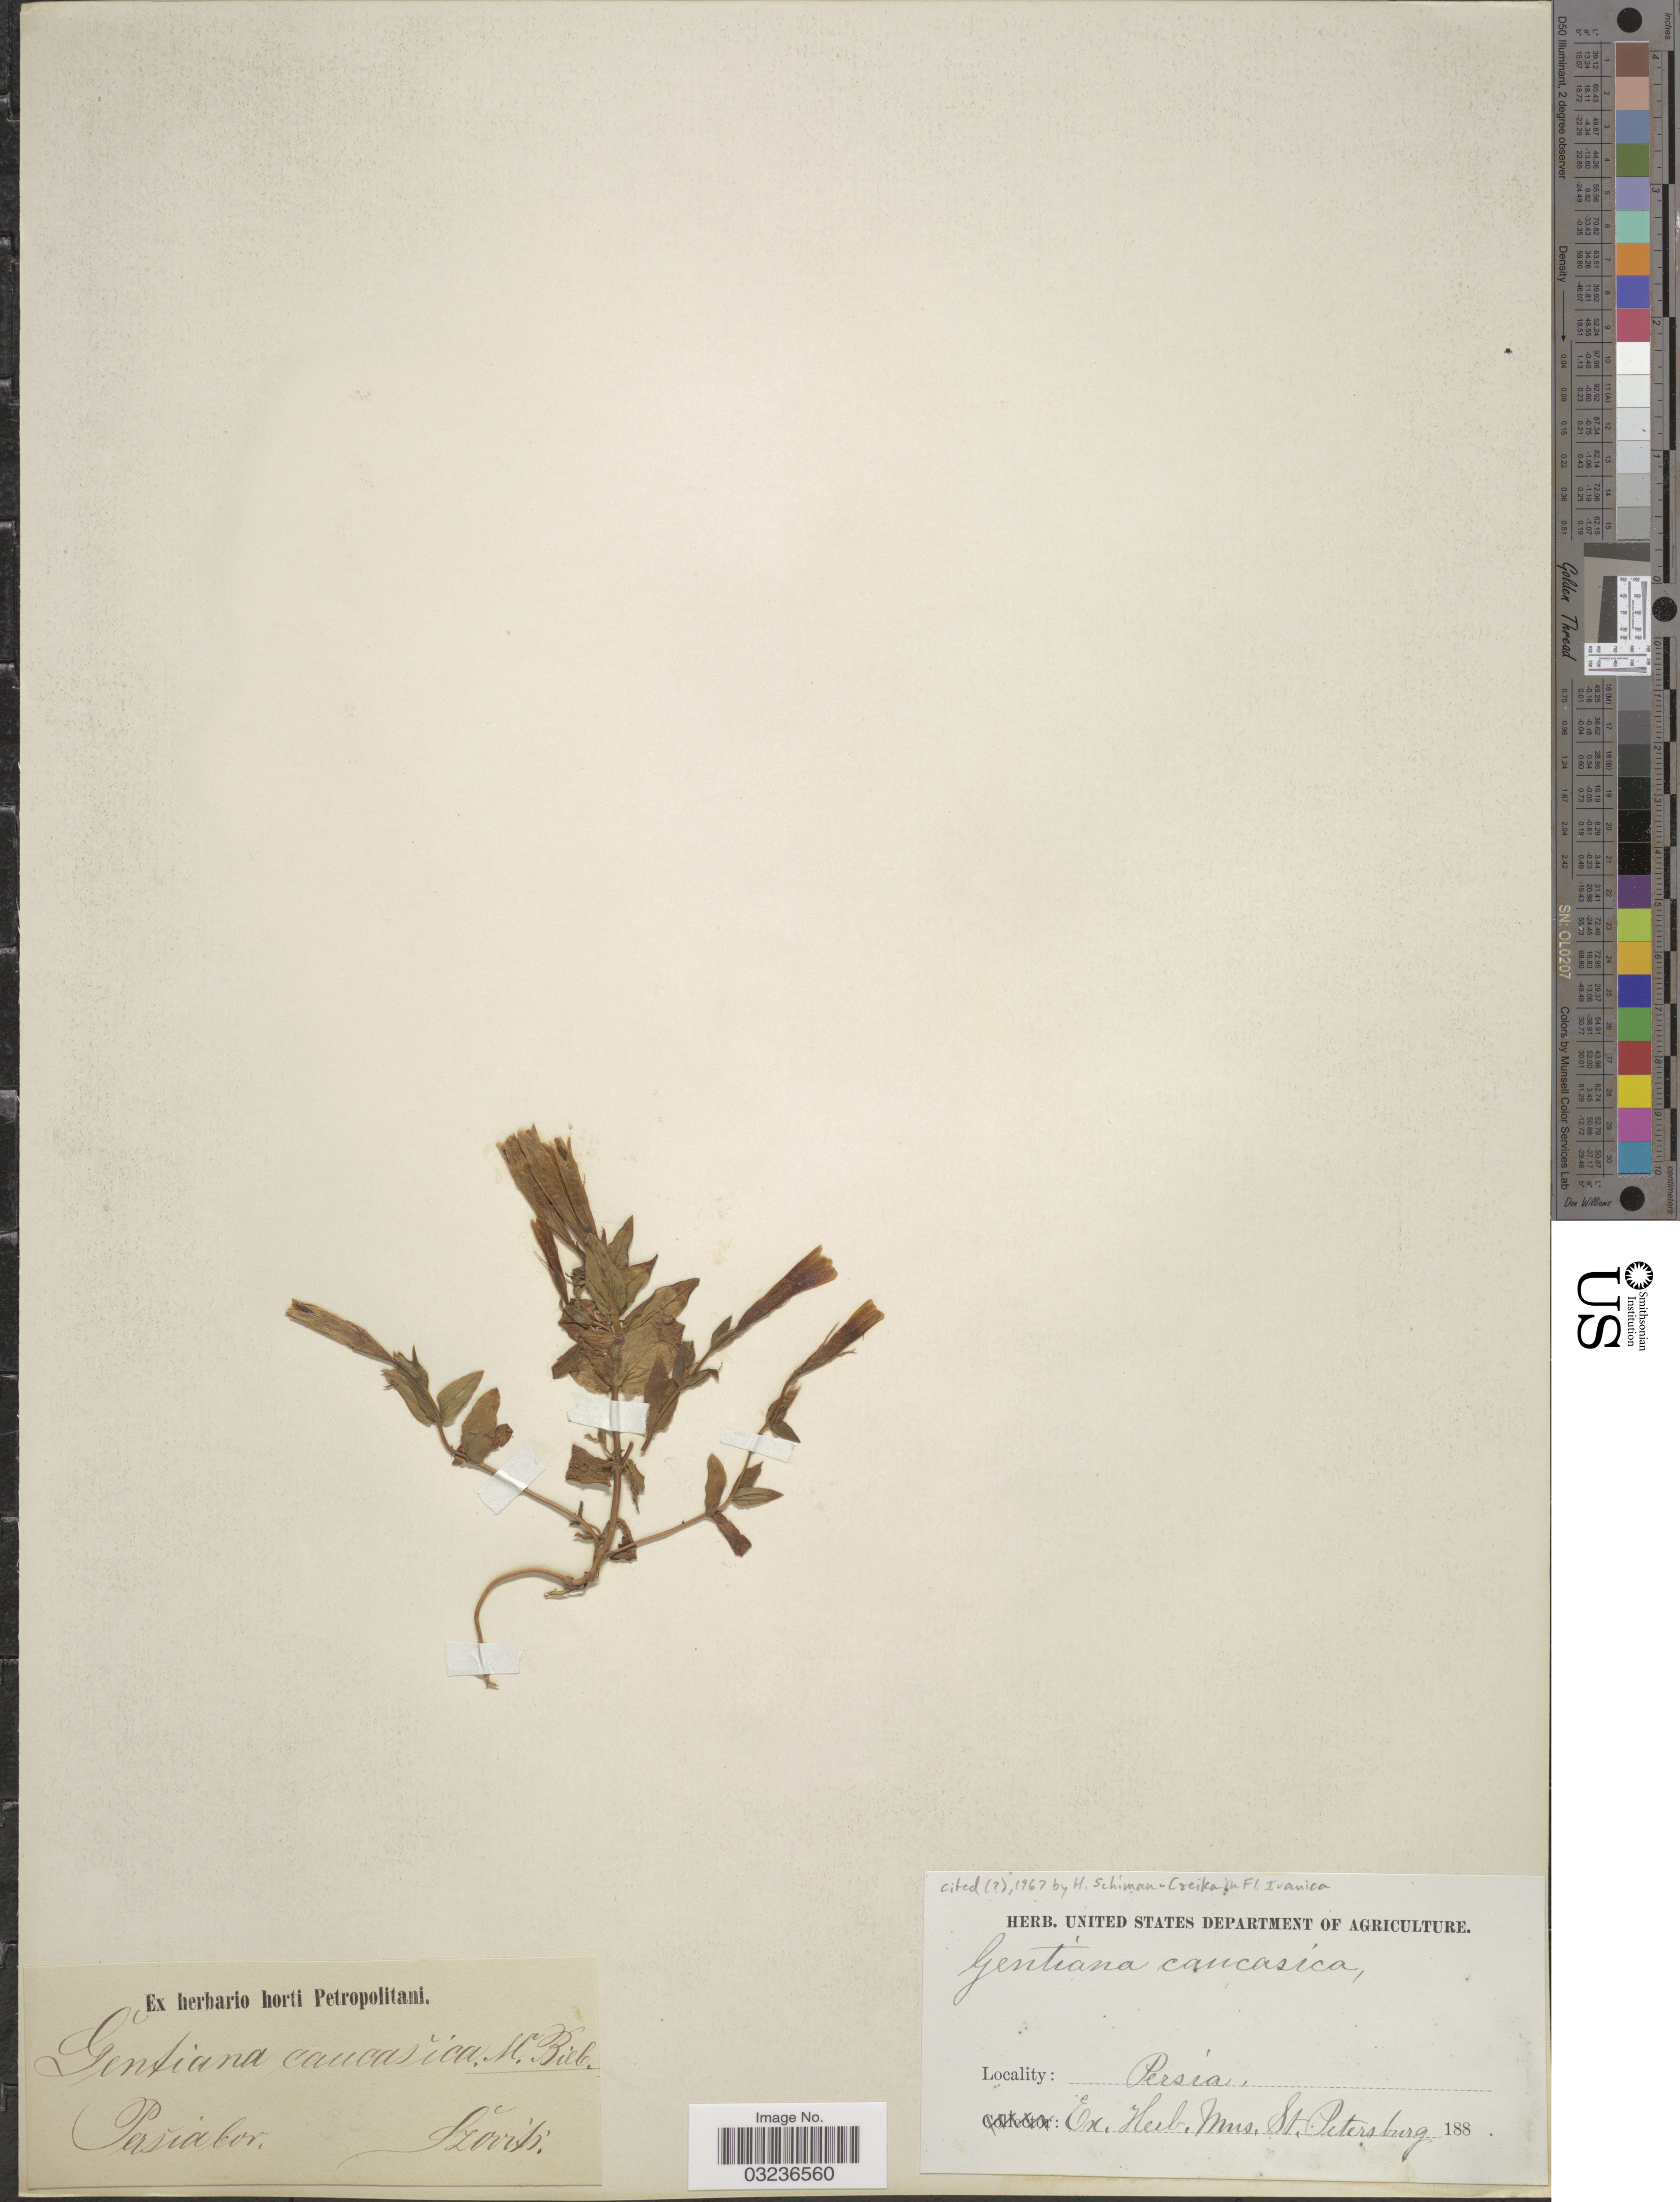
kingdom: Plantae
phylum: Tracheophyta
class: Magnoliopsida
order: Gentianales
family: Gentianaceae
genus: Gentiana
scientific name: Gentiana caucasica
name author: M. Bieb.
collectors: Szovits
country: Iran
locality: Persia bor.